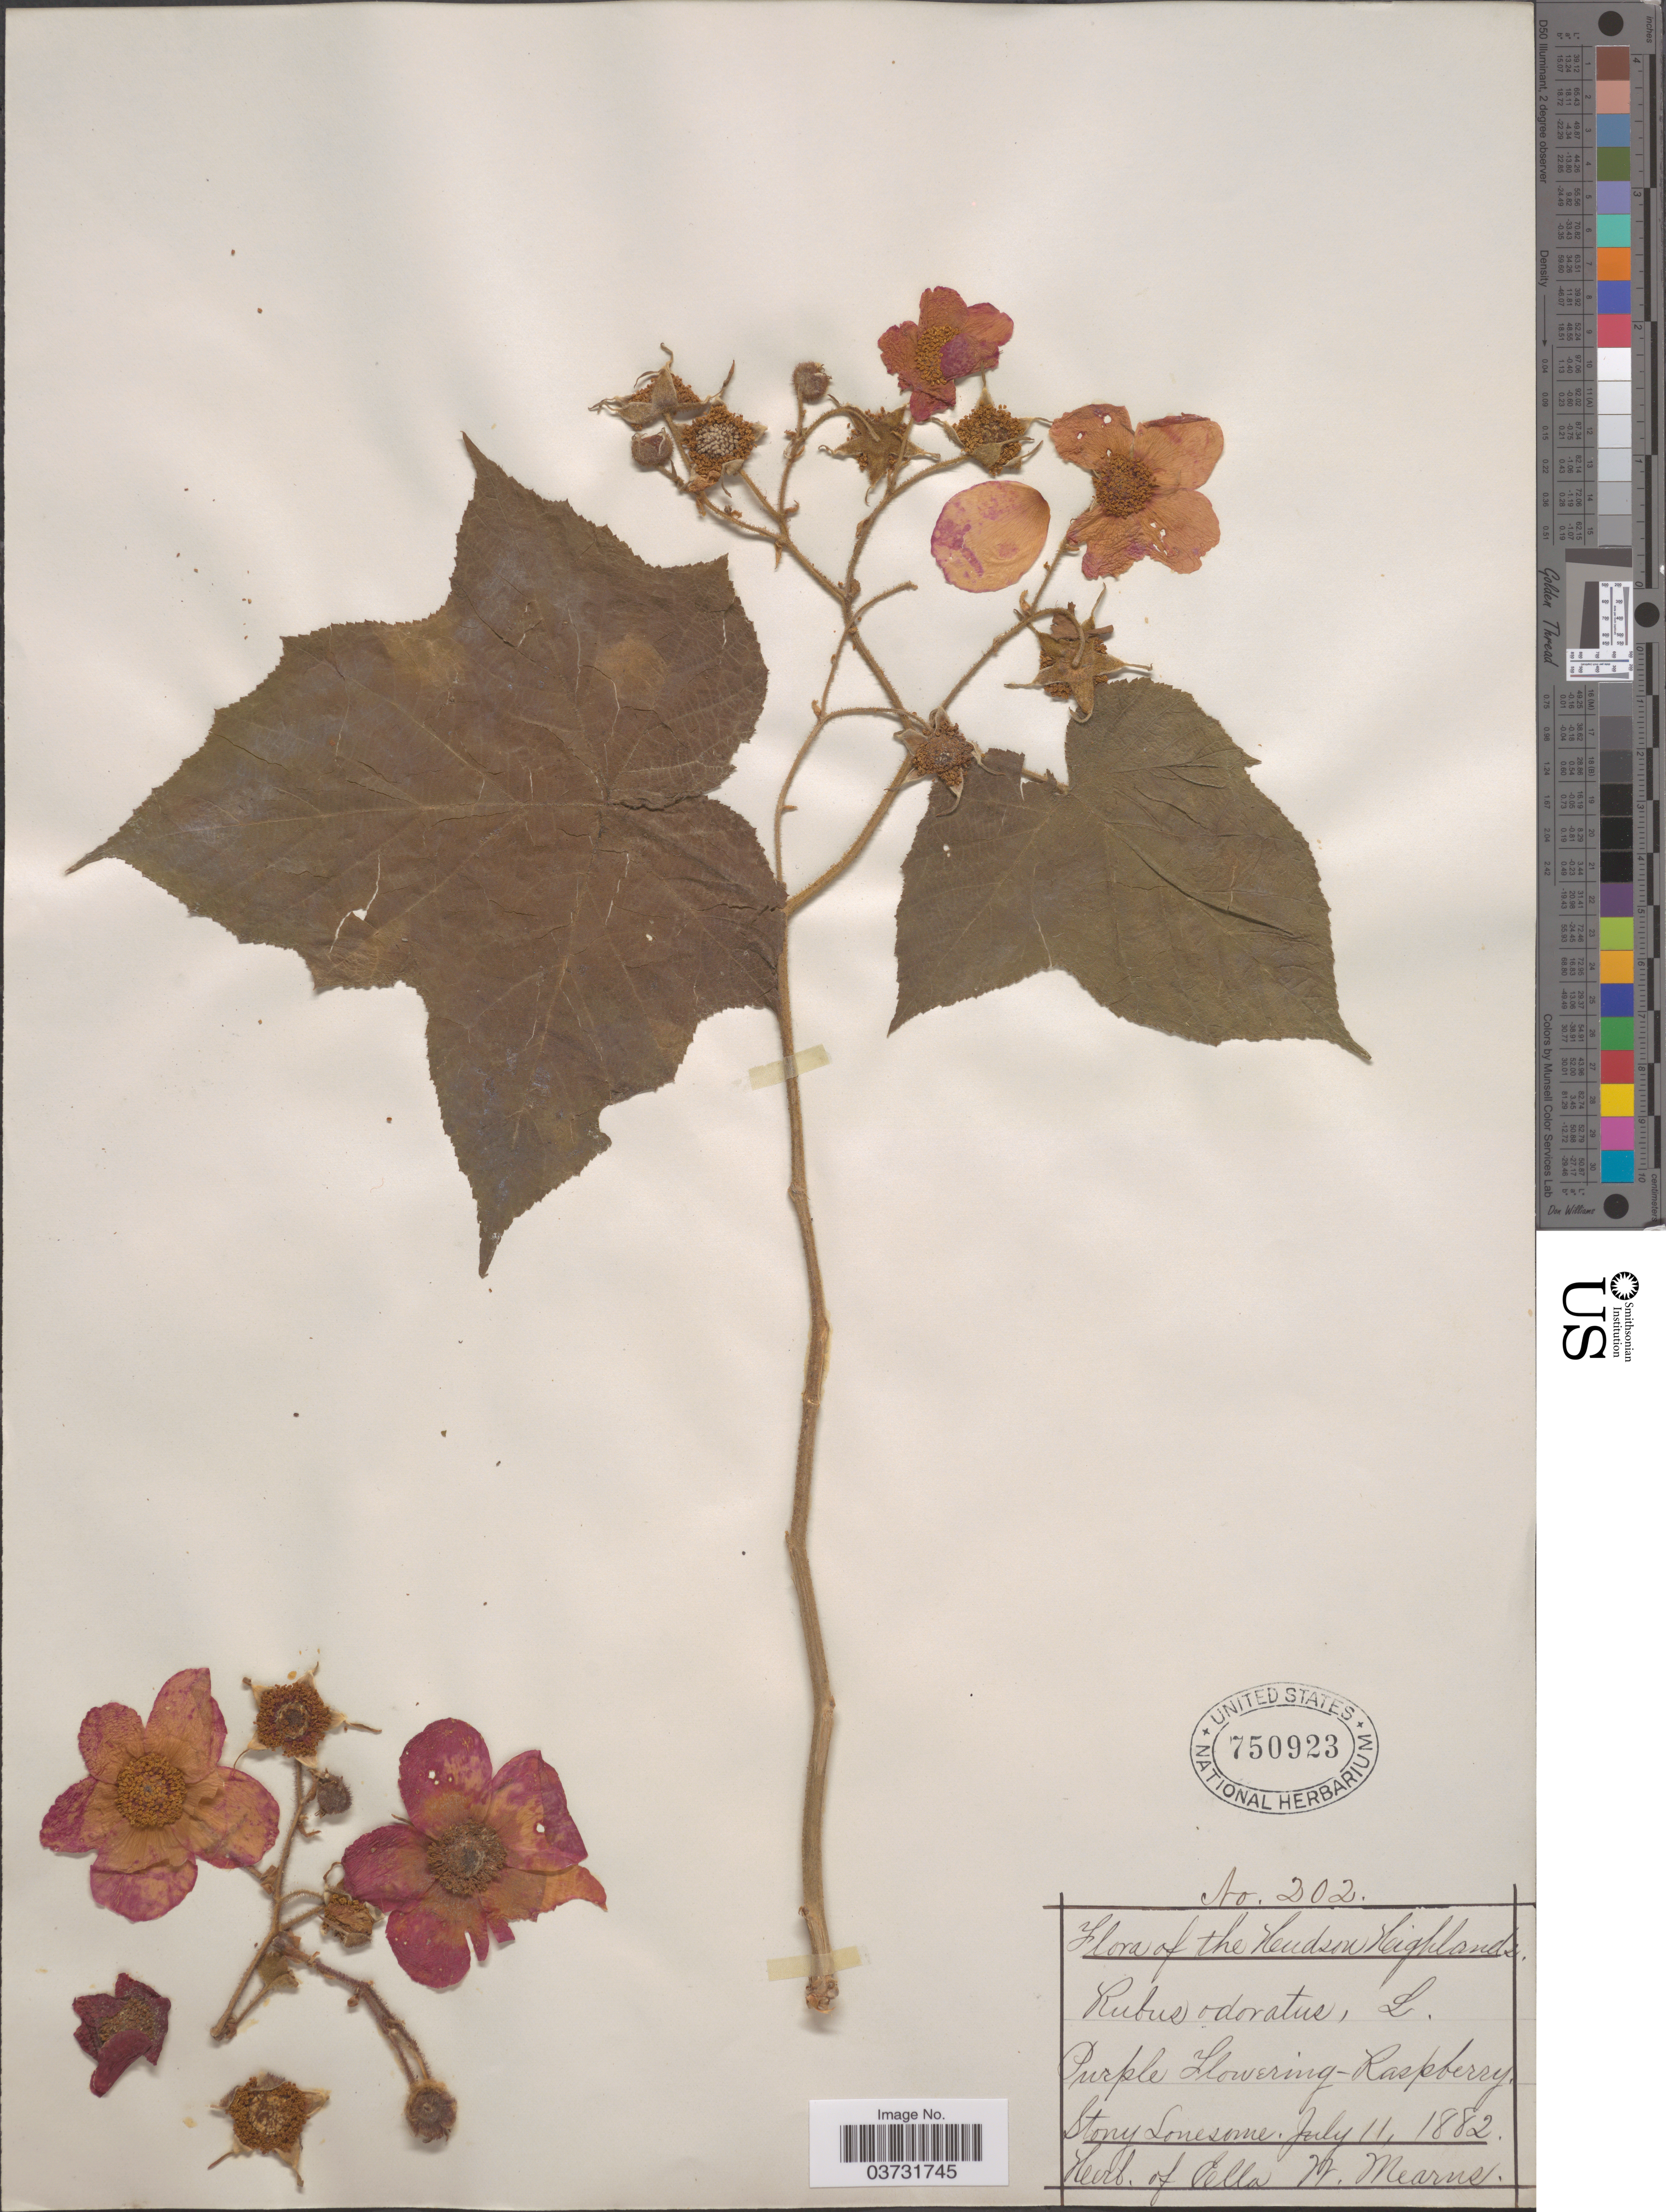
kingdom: Plantae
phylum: Tracheophyta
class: Magnoliopsida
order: Rosales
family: Rosaceae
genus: Rubus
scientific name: Rubus odoratus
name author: L.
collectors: ex herb. Ella W. Mearns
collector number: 202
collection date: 1882-07-11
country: United States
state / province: New York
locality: Hudson Highlands. Stony Lonesome.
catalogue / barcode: US 750923